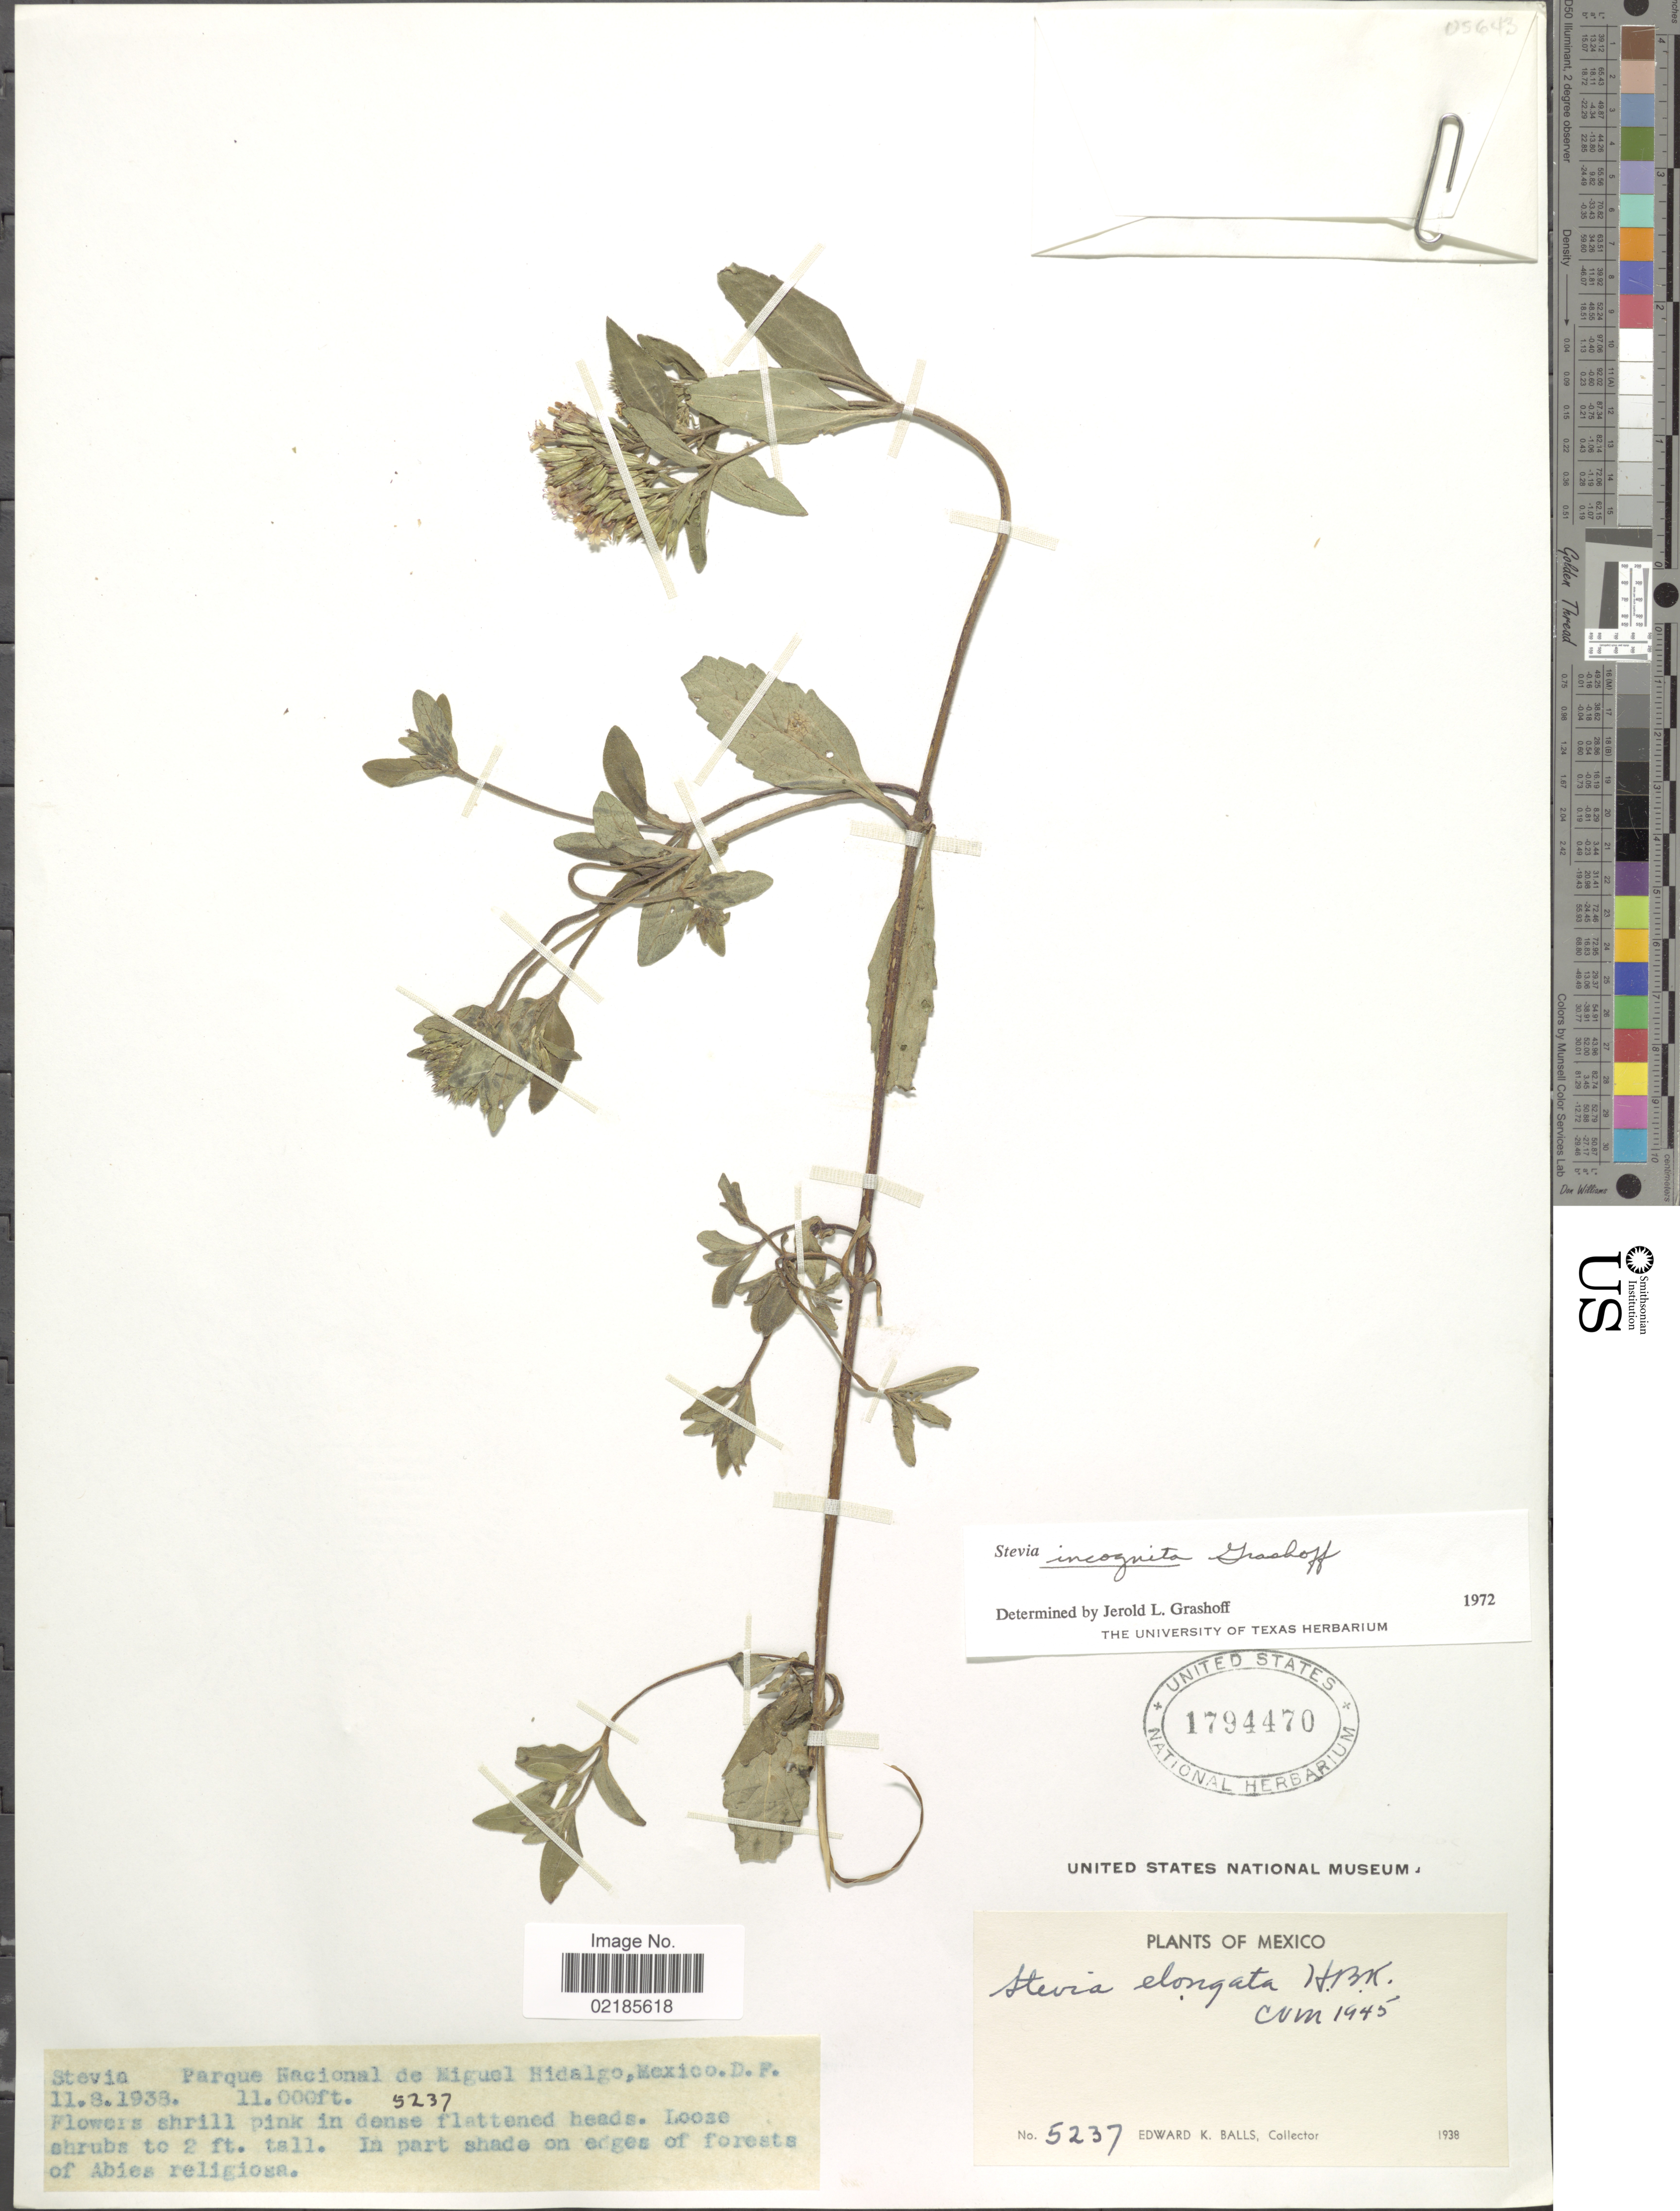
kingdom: Plantae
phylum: Tracheophyta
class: Magnoliopsida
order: Asterales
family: Asteraceae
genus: Stevia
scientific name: Stevia incognita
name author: Grashoff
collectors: E. K. Balls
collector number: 5237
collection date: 1938-08-11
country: Mexico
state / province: Distrito Federal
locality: Parque Nacional de Miguel Hidalgo, D. F.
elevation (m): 3353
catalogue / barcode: US 1794470